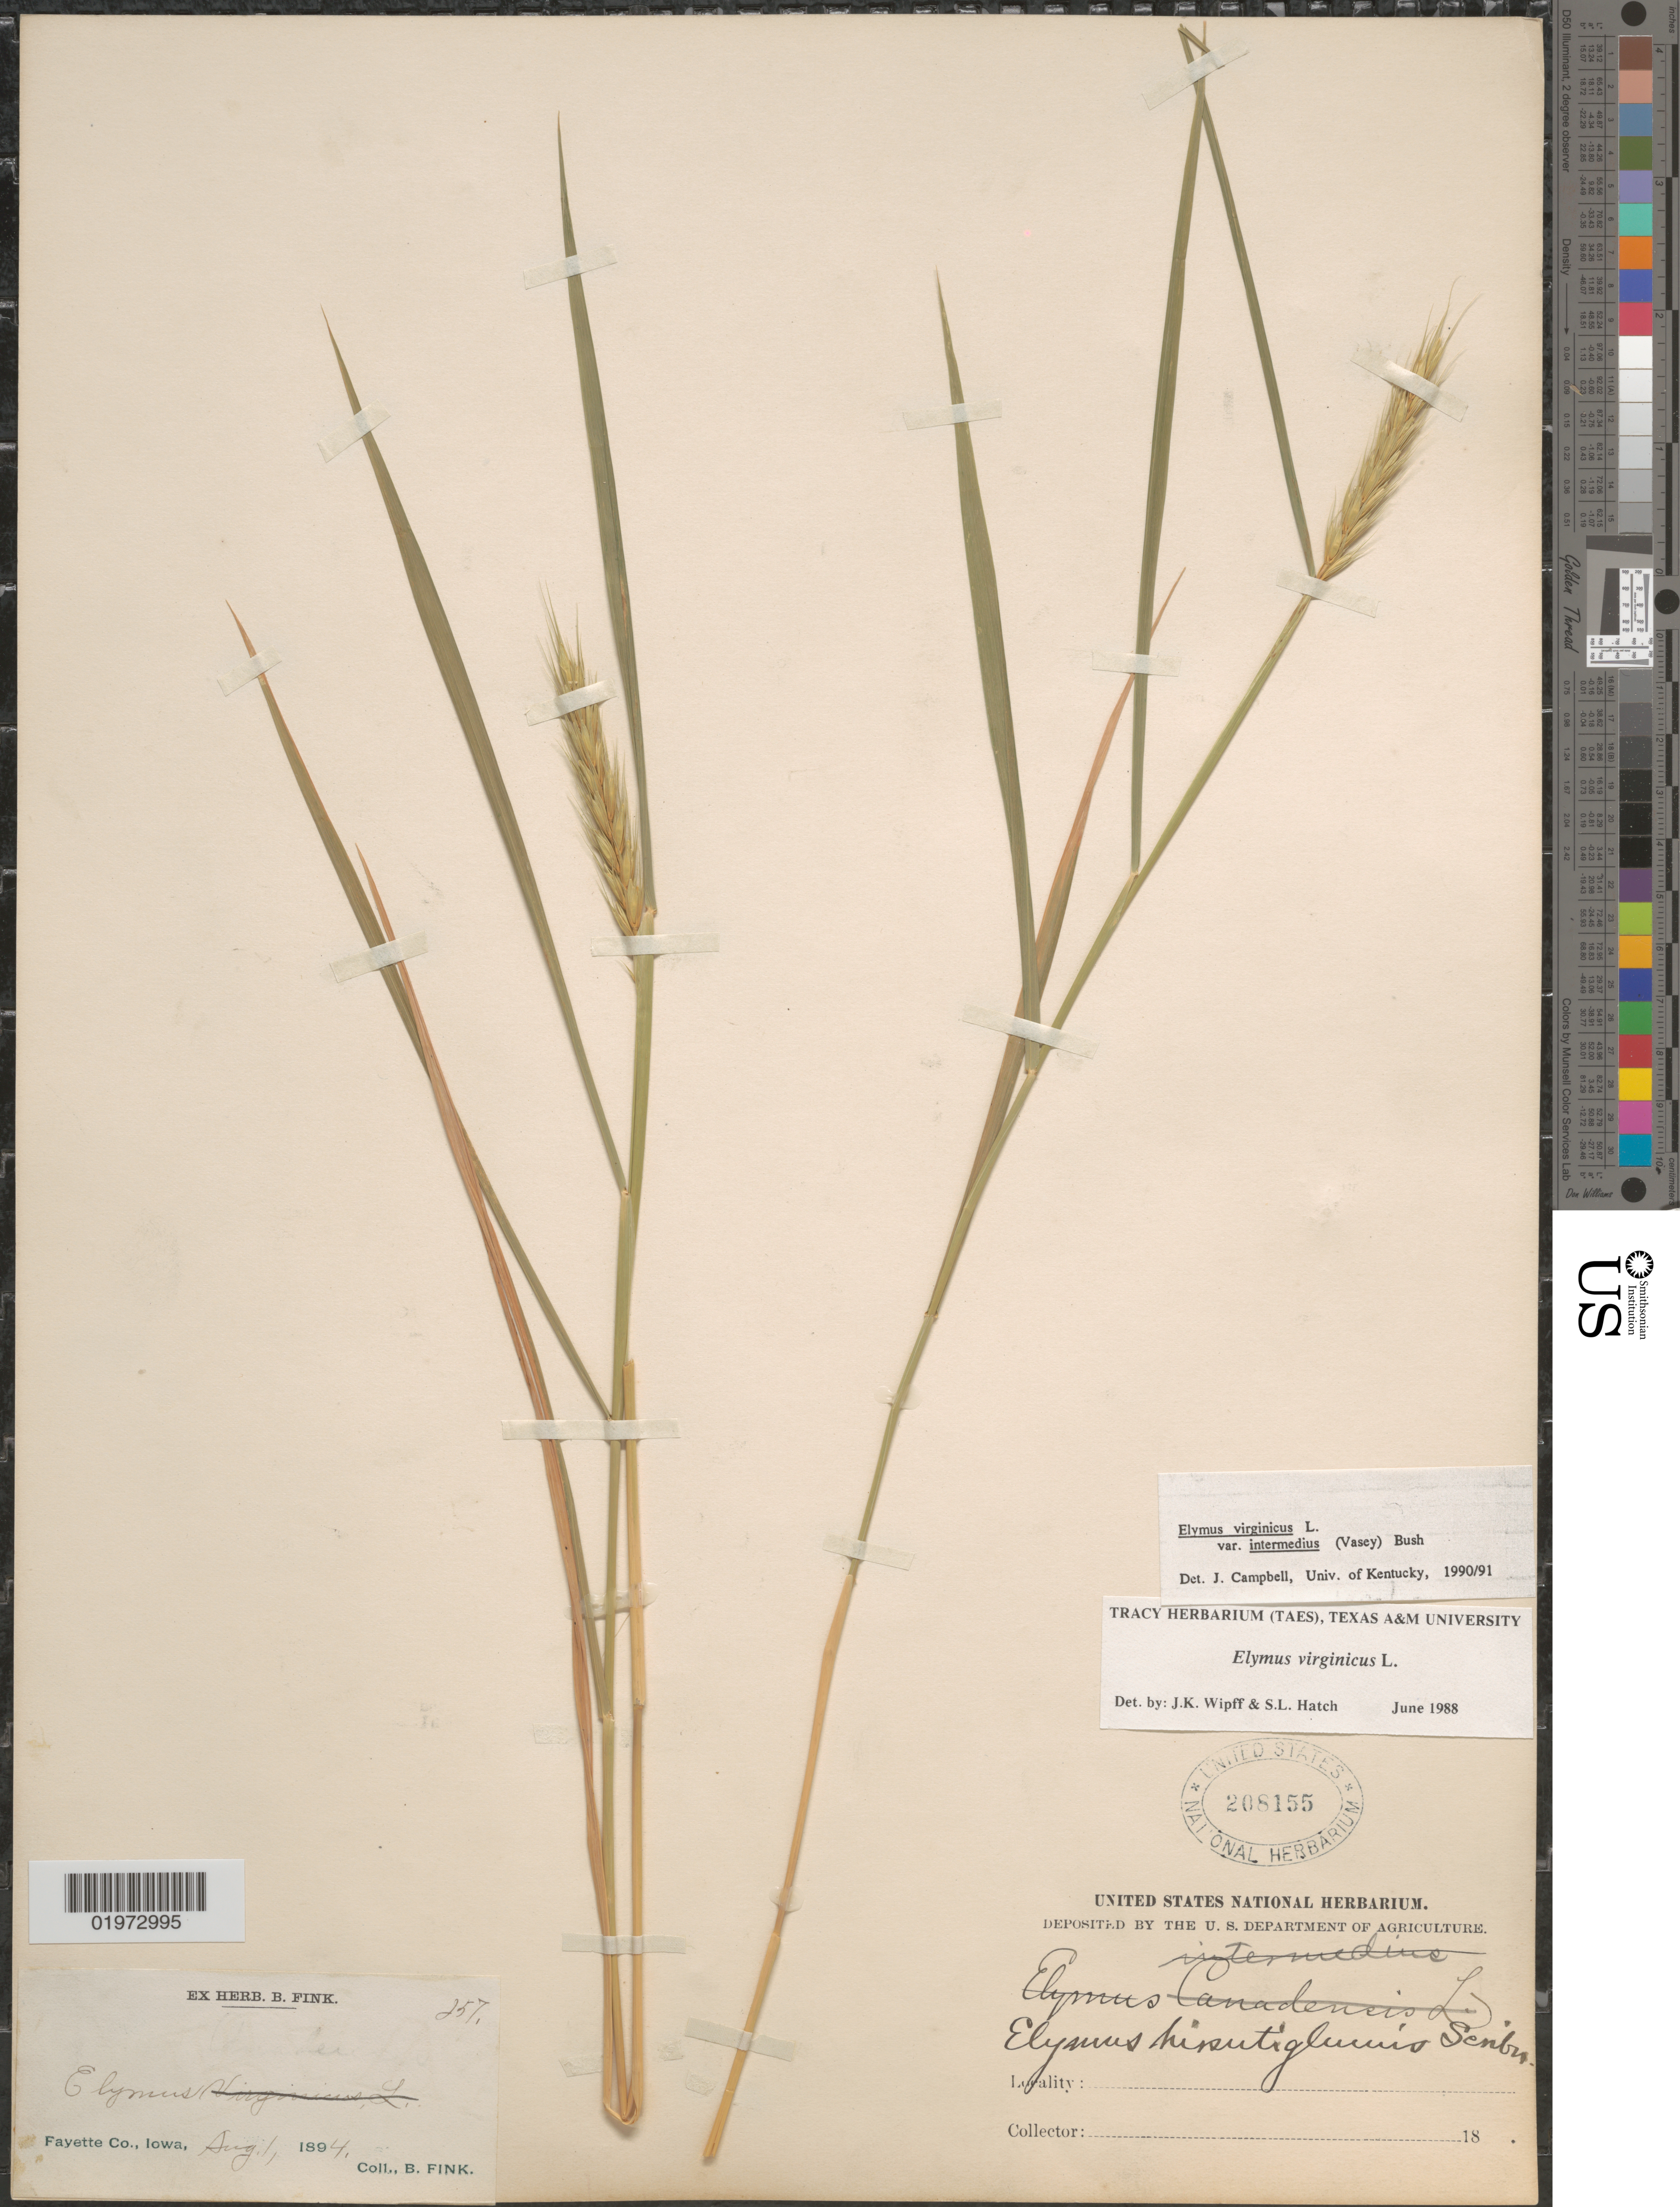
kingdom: Plantae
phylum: Tracheophyta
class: Liliopsida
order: Poales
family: Poaceae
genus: Elymus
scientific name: Elymus virginicus var. intermedius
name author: L.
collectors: B. Fink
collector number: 257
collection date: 1894-08-04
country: United States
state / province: Iowa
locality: Fayette Co.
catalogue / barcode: US 208155